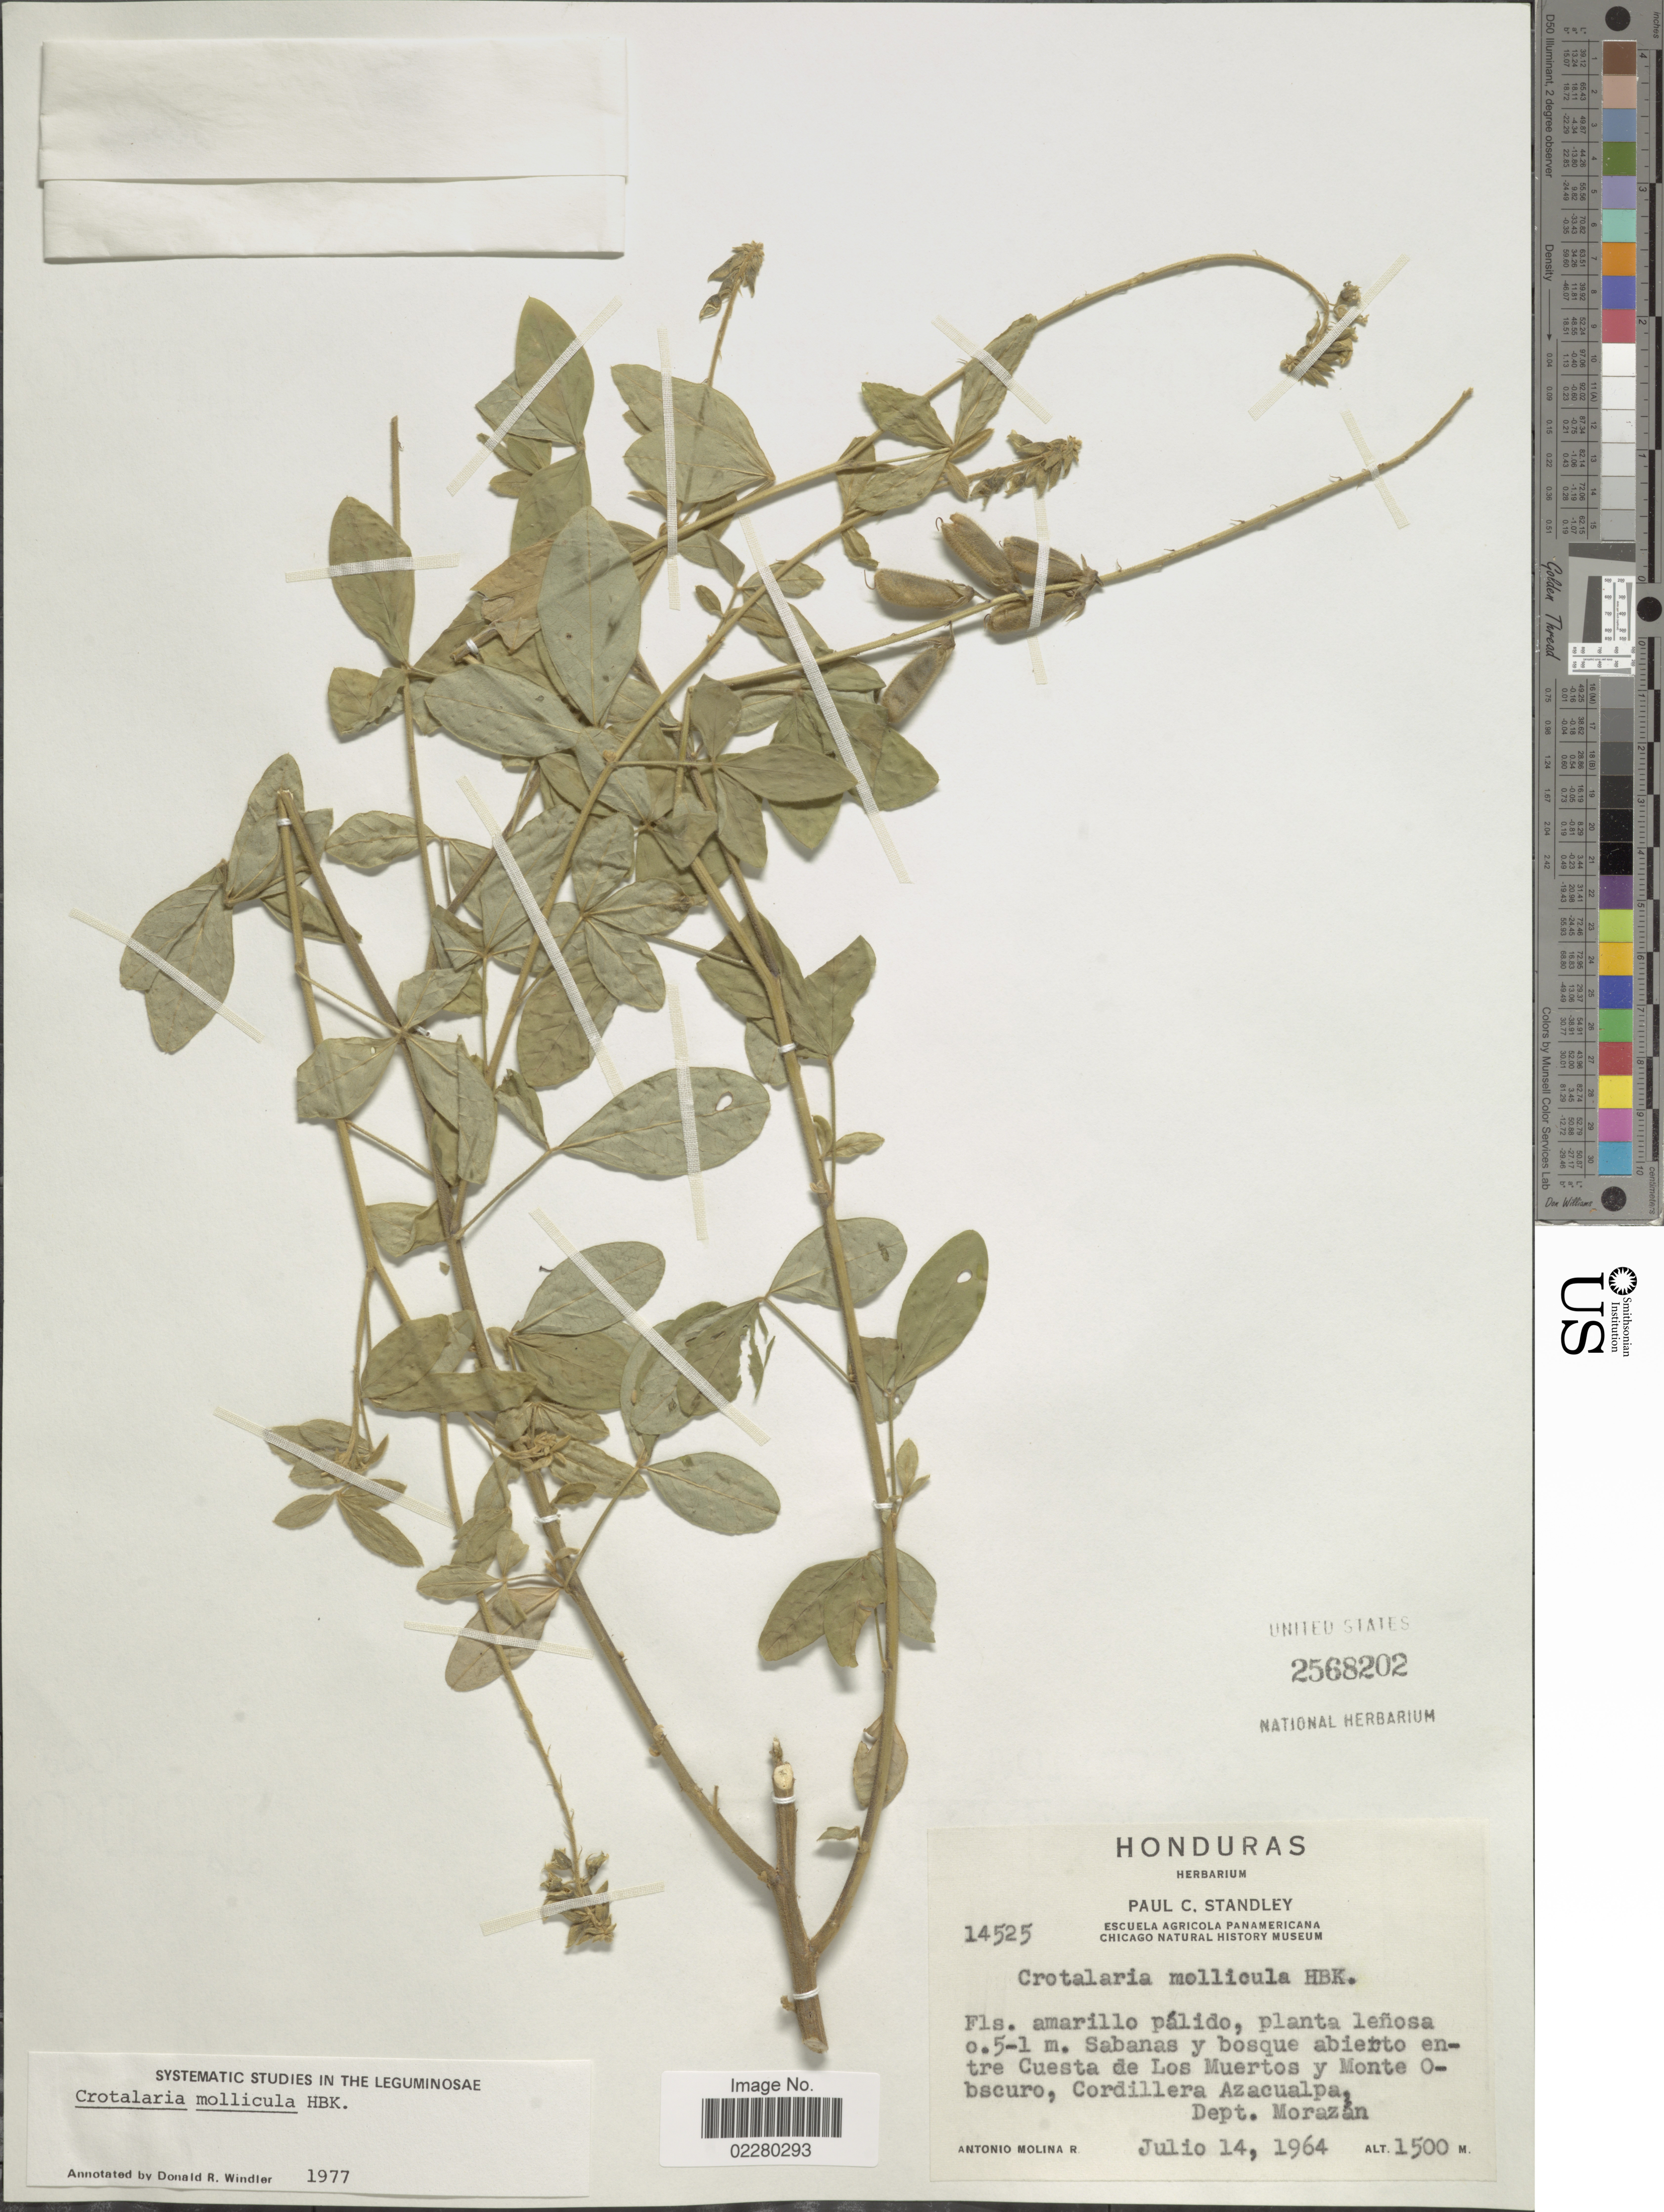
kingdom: Plantae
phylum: Tracheophyta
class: Magnoliopsida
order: Fabales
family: Fabaceae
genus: Crotalaria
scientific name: Crotalaria mollicula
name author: Kunth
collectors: A. Molina R.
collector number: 14525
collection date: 1964-07-14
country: Honduras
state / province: Fco. Morazán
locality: Sabanas y bosque abierto entre Cuesta de Los Muertos y Monte Obscuro, Cordillera Azacualpa, Dept. Morazán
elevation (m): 1500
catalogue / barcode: US 2568202